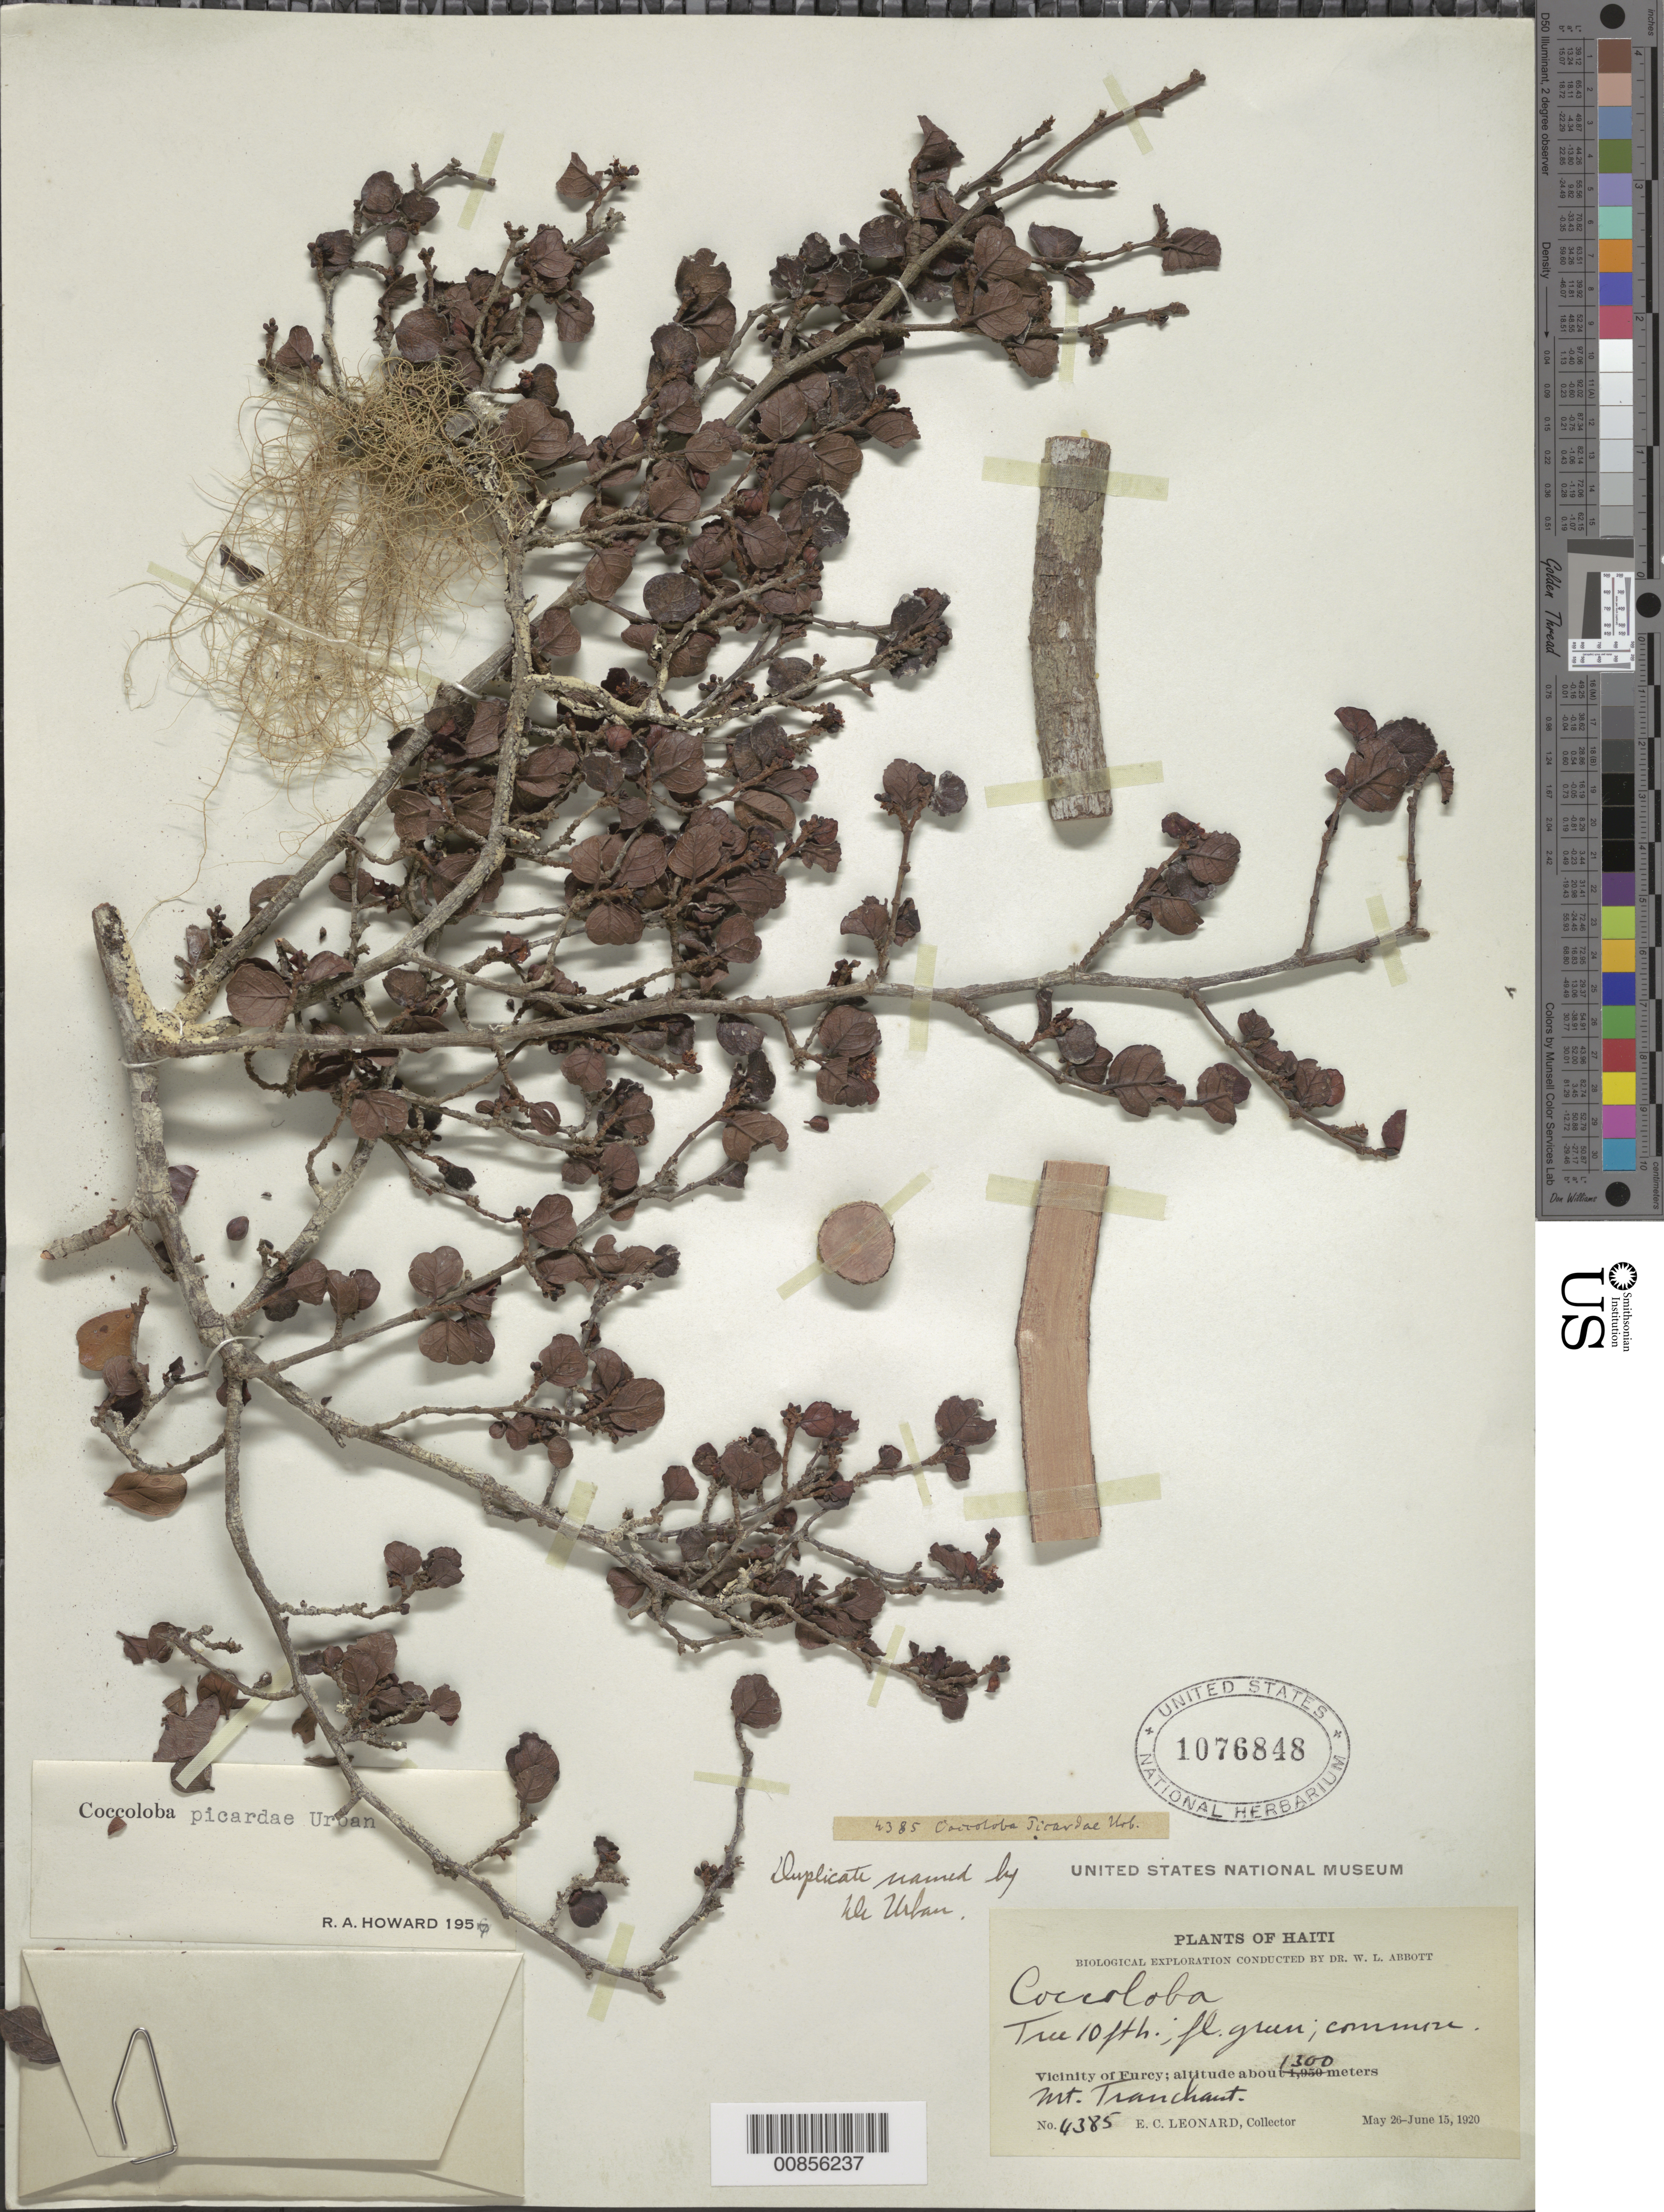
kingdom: Plantae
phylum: Tracheophyta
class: Magnoliopsida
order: Caryophyllales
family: Polygonaceae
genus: Coccoloba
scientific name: Coccoloba picardae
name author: Urb.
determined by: Howard, R. A.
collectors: E. C. Leonard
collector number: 4385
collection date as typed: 26 May 1920 to 15 Jun 1920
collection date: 1920-05-26/1920-06-15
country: Haiti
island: Hispaniola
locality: Vicinity of furcy, Mt. Tranchant.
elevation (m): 1300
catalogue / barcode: US 1076848